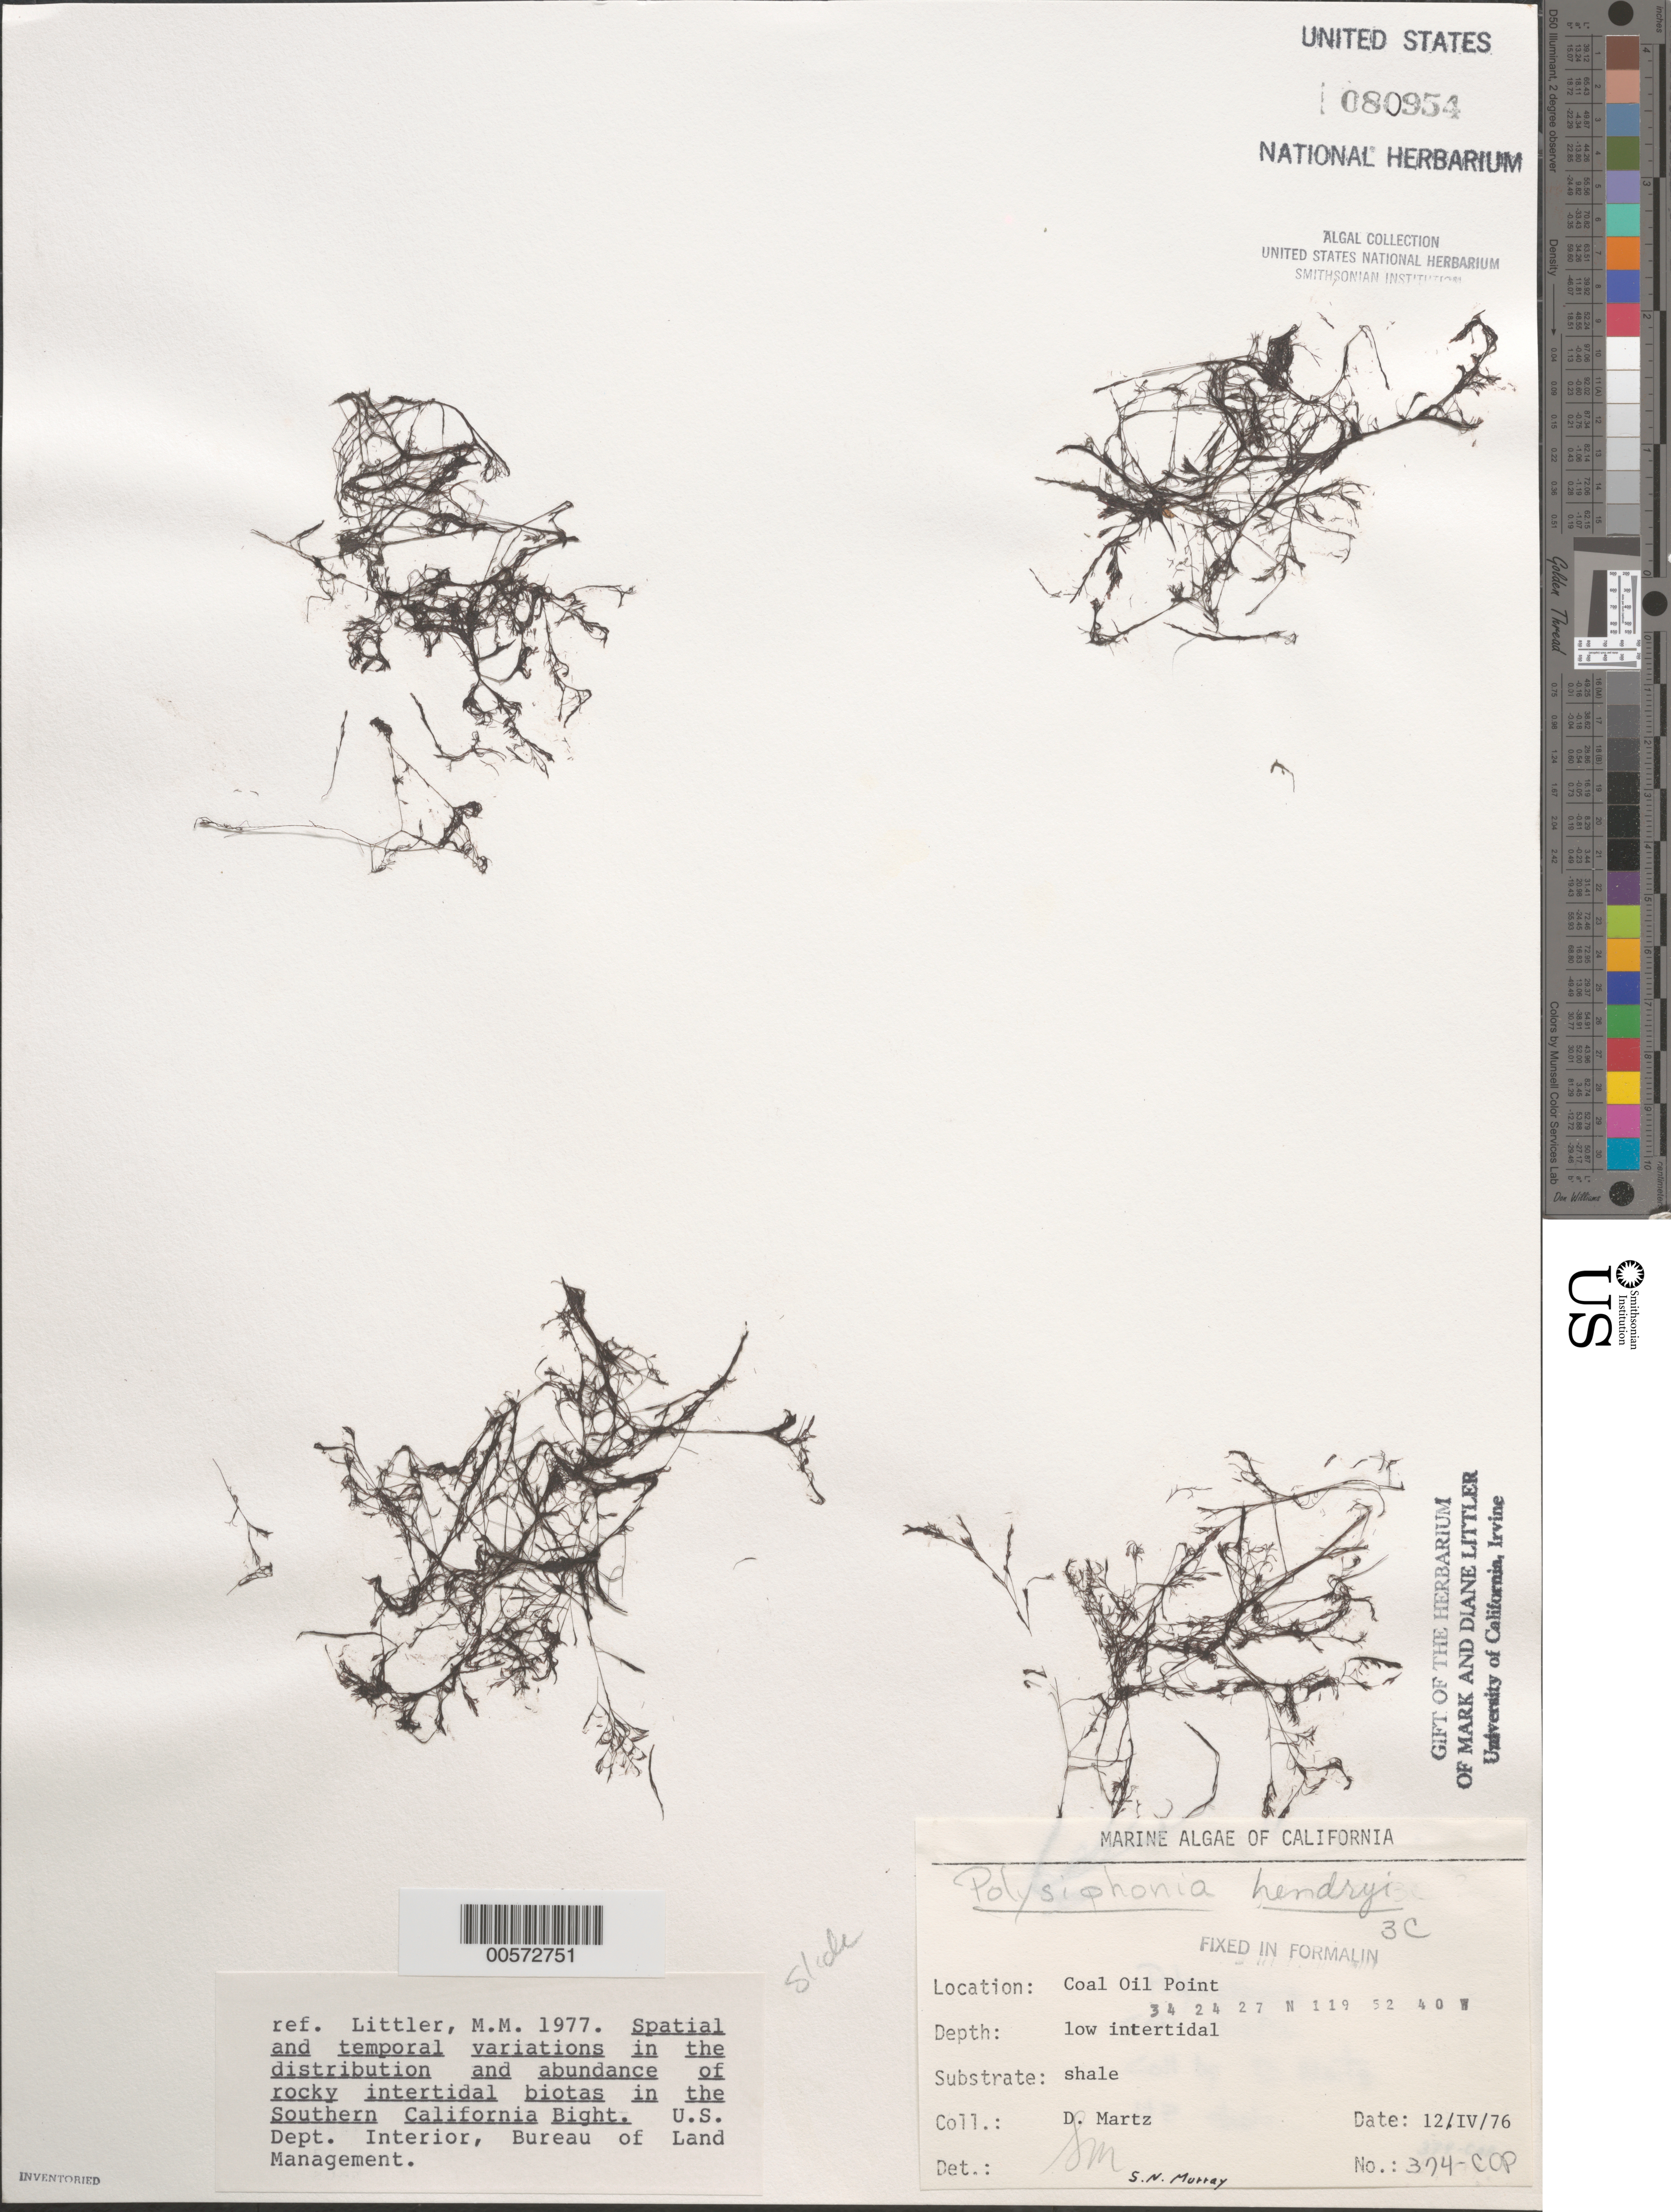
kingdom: Plantae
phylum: Rhodophyta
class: Florideophyceae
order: Ceramiales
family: Rhodomelaceae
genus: Vertebrata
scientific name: Vertebrata hendryi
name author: (N.L. Gardner) Savoie & G.W. Saunders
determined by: Algae name updating Project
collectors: D. Martz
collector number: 374-cop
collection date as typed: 12 Apr 1976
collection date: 1976-04-12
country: United States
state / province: California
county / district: Santa Barbara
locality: Coal Oil Point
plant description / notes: BLM-SOCALBIGHT Rocky Intertidal Survey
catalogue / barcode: US 80954